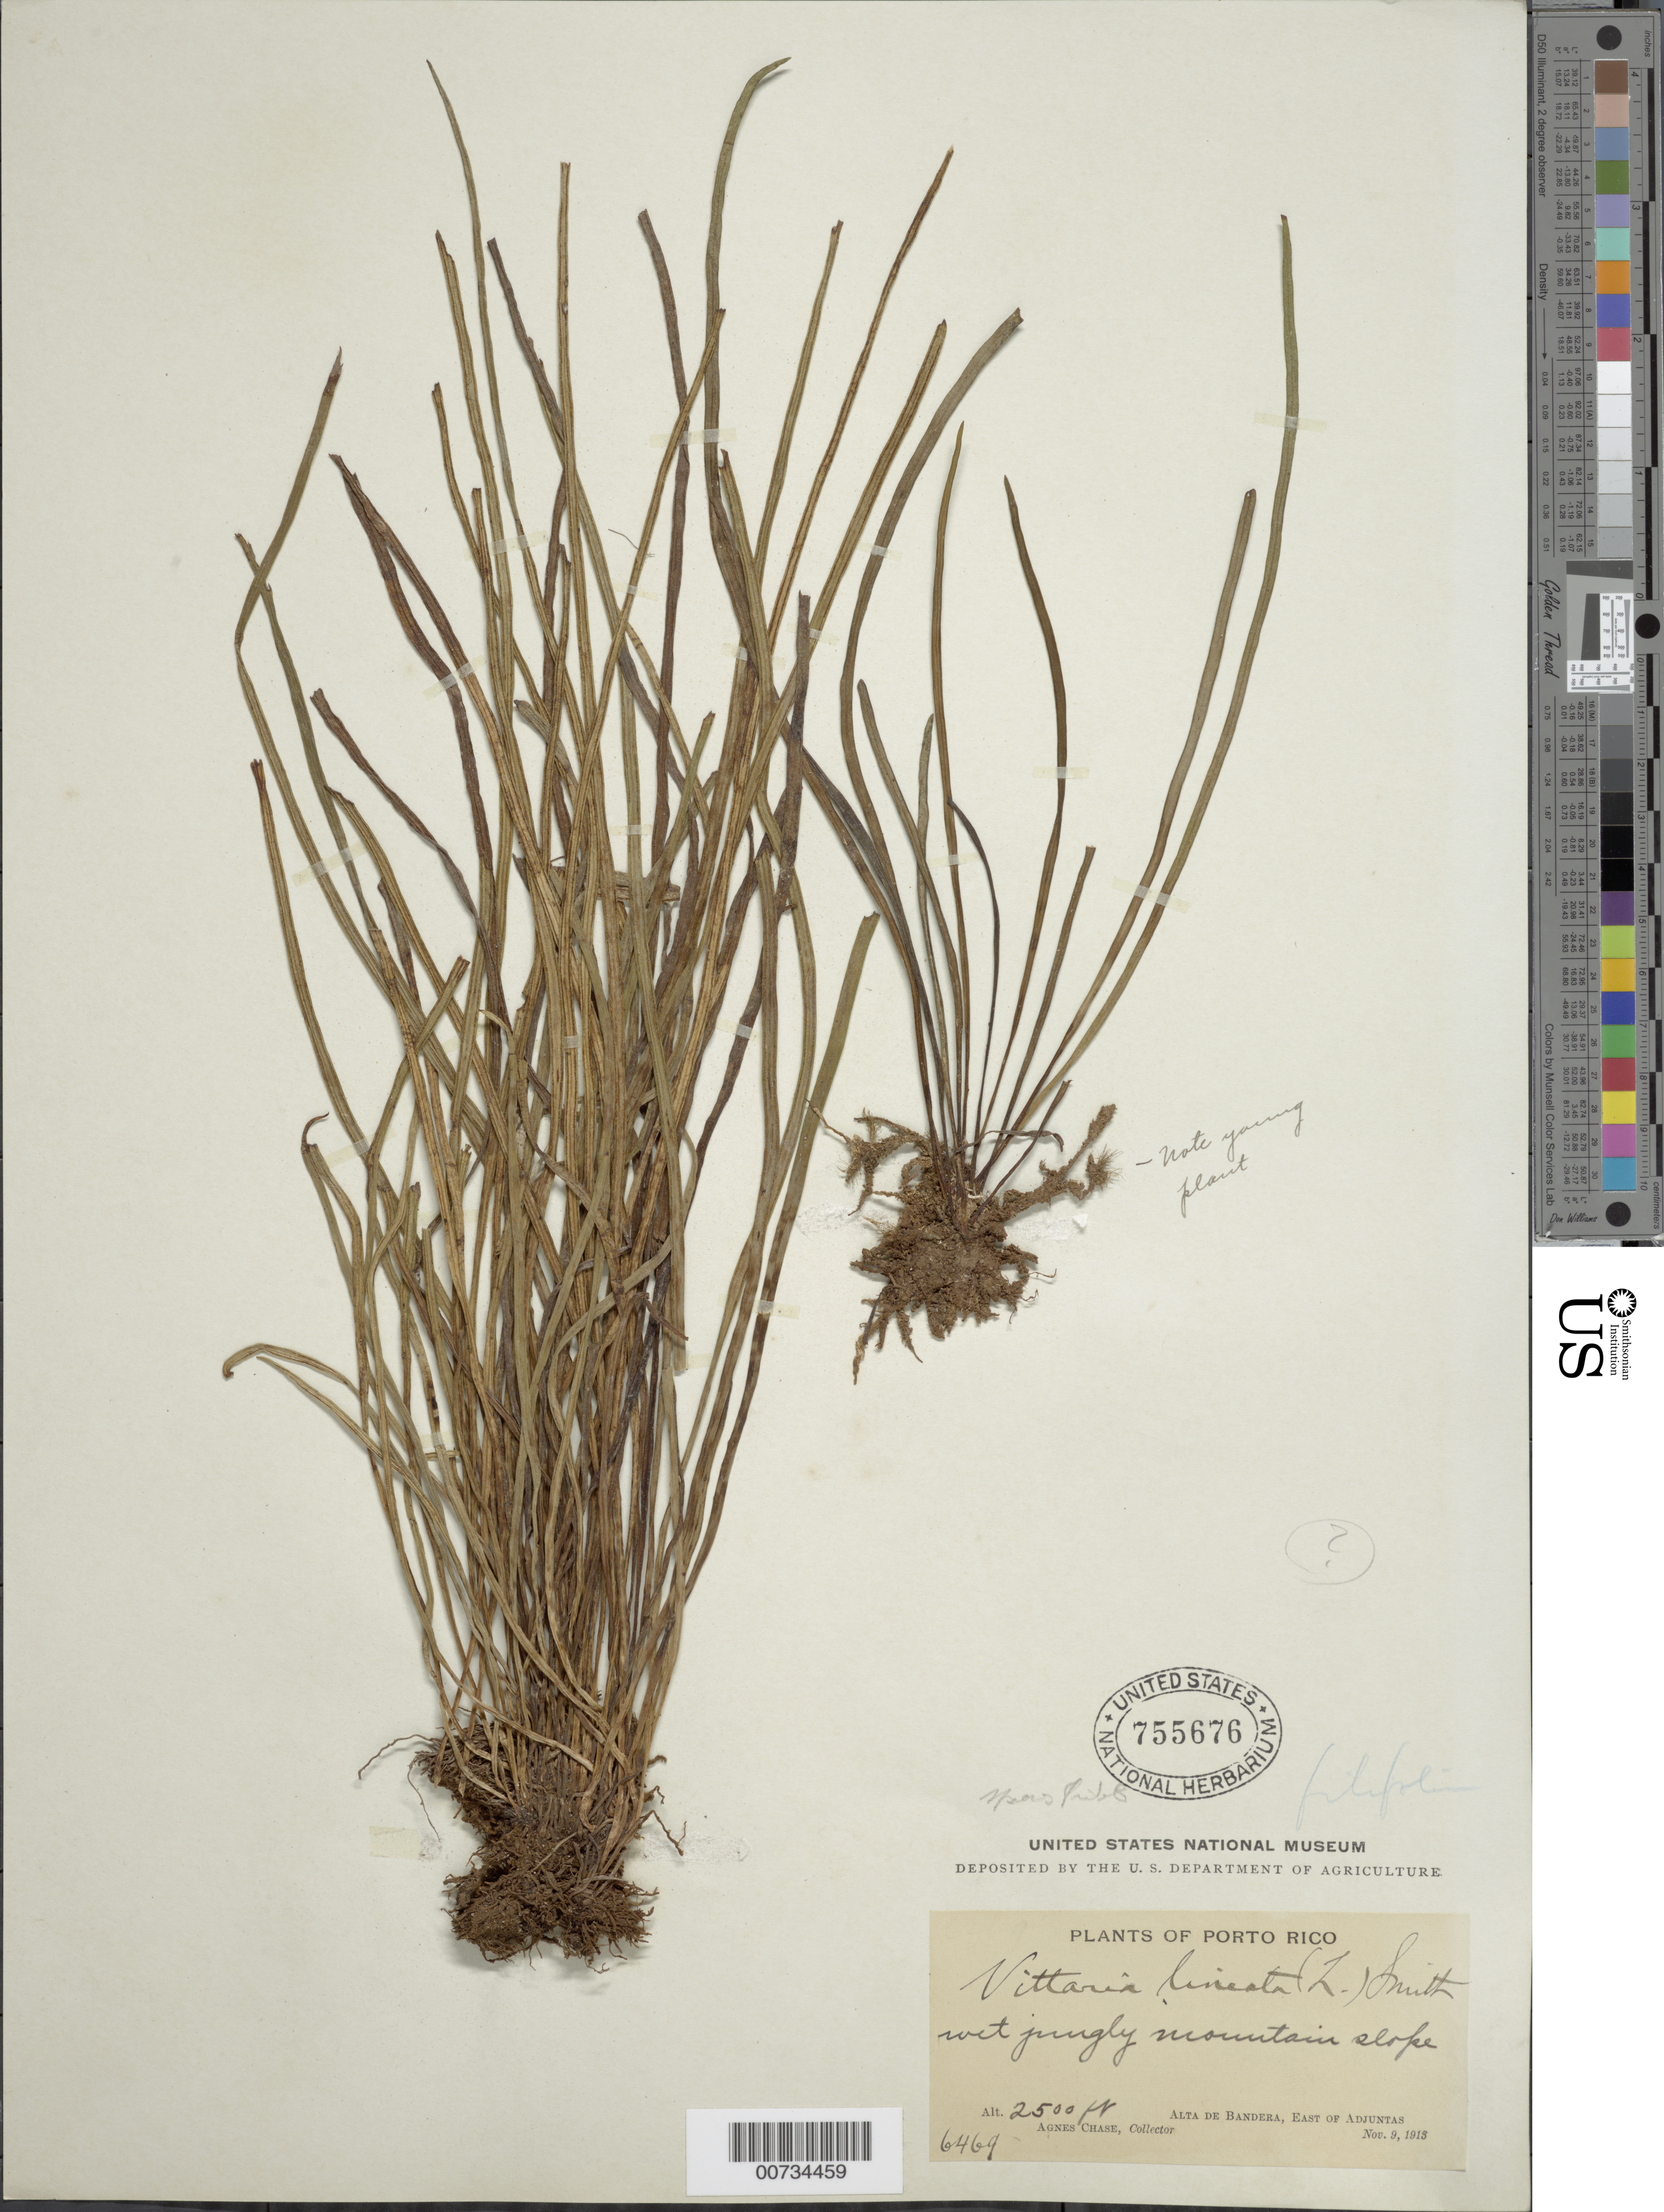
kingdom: Plantae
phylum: Tracheophyta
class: Polypodiopsida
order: Polypodiales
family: Pteridaceae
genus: Vittaria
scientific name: Vittaria lineata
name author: (L.) Sm.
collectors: A. Chase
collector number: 6469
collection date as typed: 09 Nov 1913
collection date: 1913-11-09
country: Puerto Rico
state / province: Adjuntas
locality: Alta de Bandera, East of Adjuntas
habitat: Wet jungly mountain slope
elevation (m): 700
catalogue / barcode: US 755676